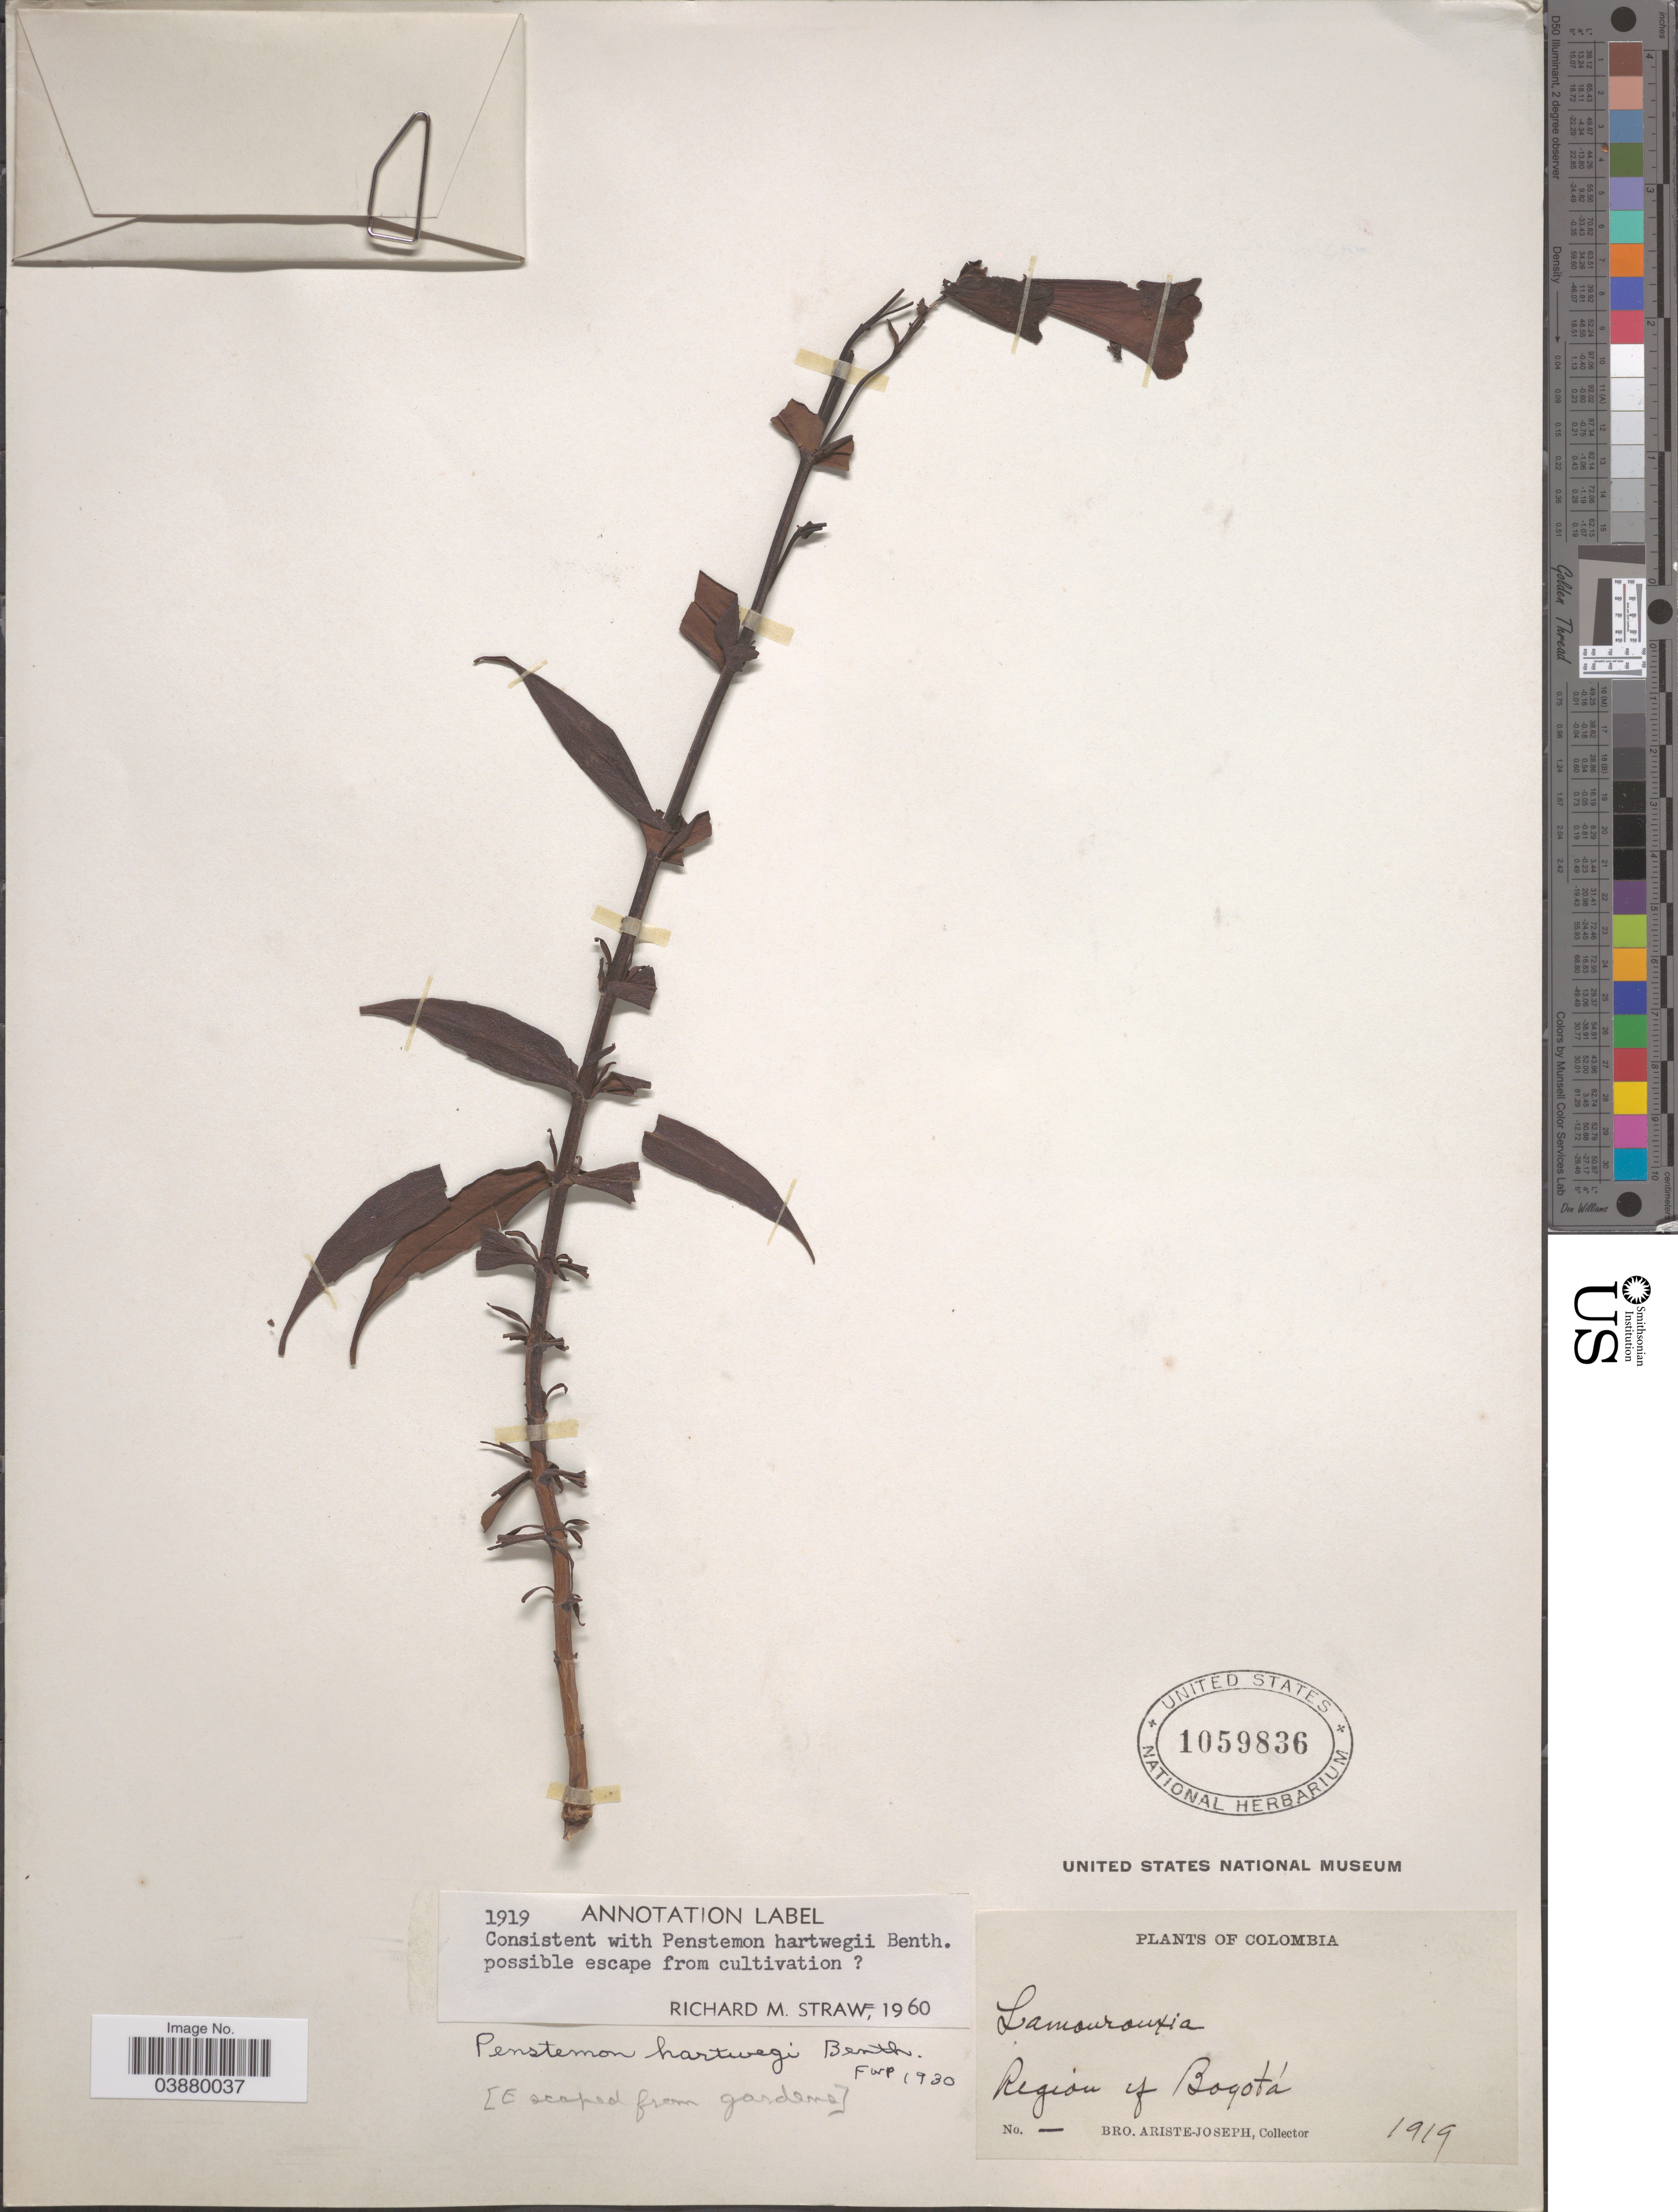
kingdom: Plantae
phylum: Tracheophyta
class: Magnoliopsida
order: Lamiales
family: Plantaginaceae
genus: Penstemon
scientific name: Penstemon hartwegi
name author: Benth.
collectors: Bro. Ariste-Joseph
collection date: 1919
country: Colombia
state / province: Bogota D.C.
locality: Region of Bogotá.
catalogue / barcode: US 1059836